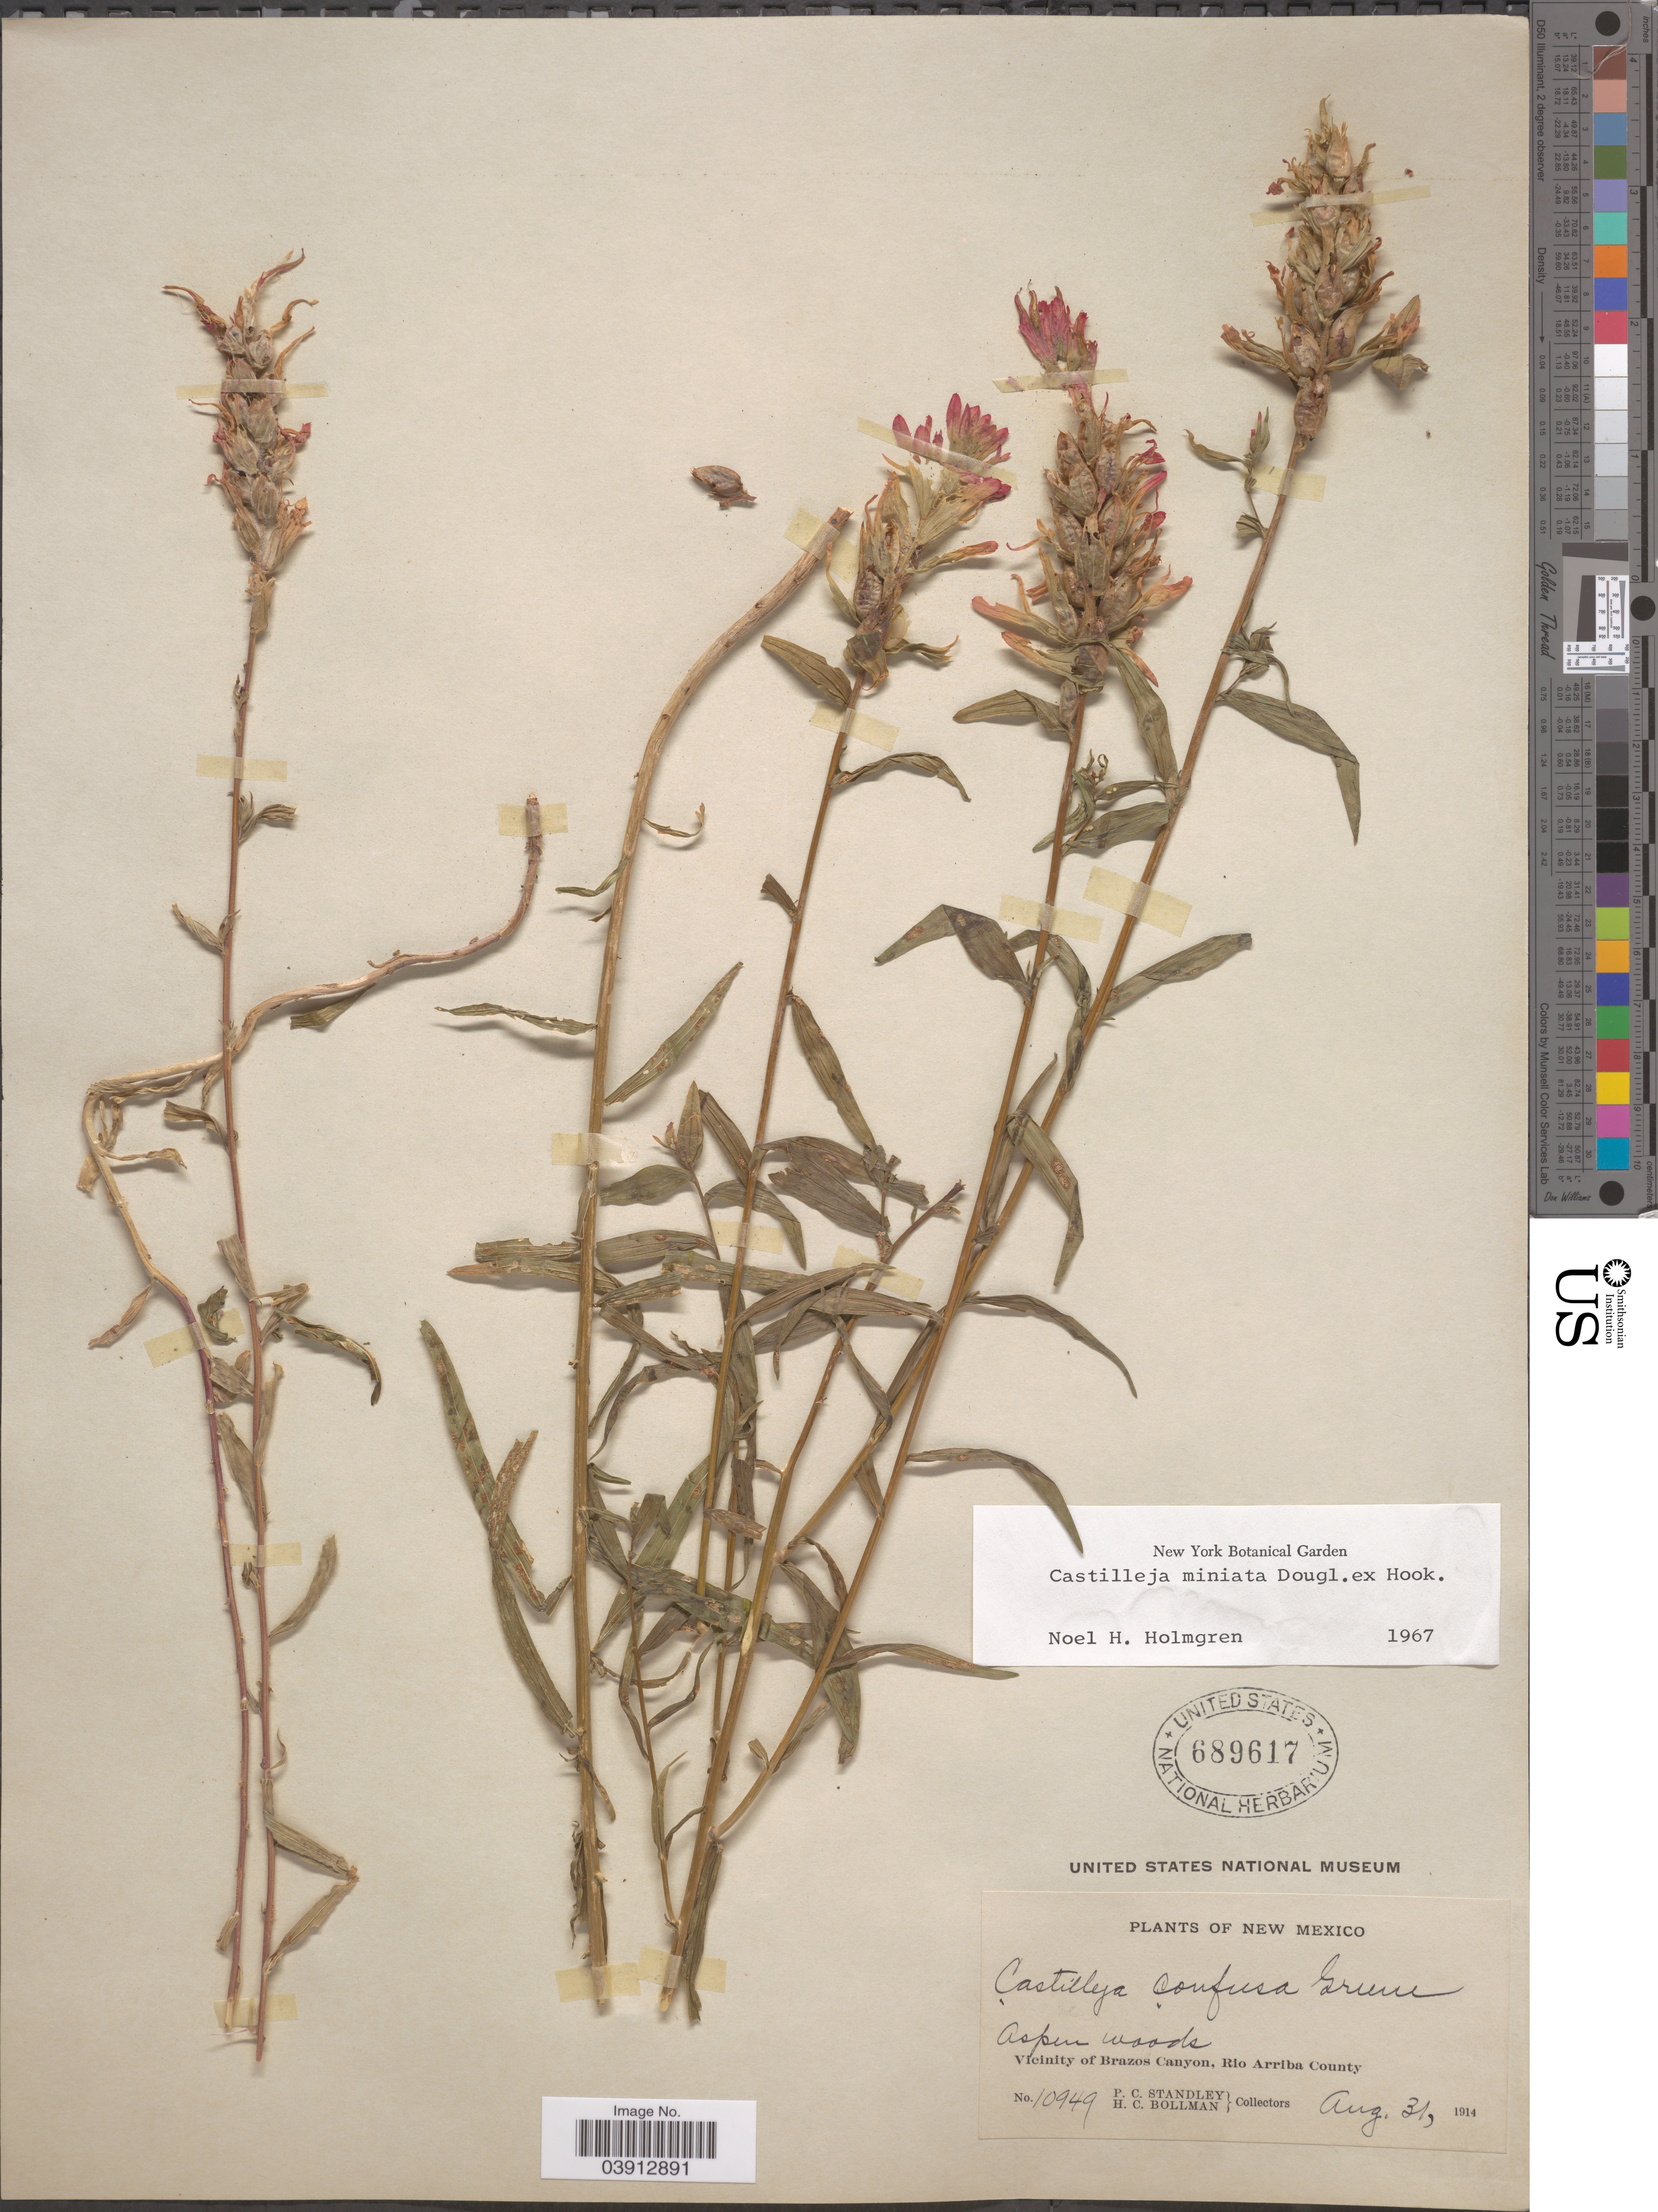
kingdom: Plantae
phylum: Tracheophyta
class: Magnoliopsida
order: Lamiales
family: Orobanchaceae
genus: Castilleja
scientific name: Castilleja miniata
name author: Douglas ex Hook.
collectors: P. C. Standley & H. C. Bollman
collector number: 10949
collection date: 1914-08-31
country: United States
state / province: New Mexico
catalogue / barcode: US 689617